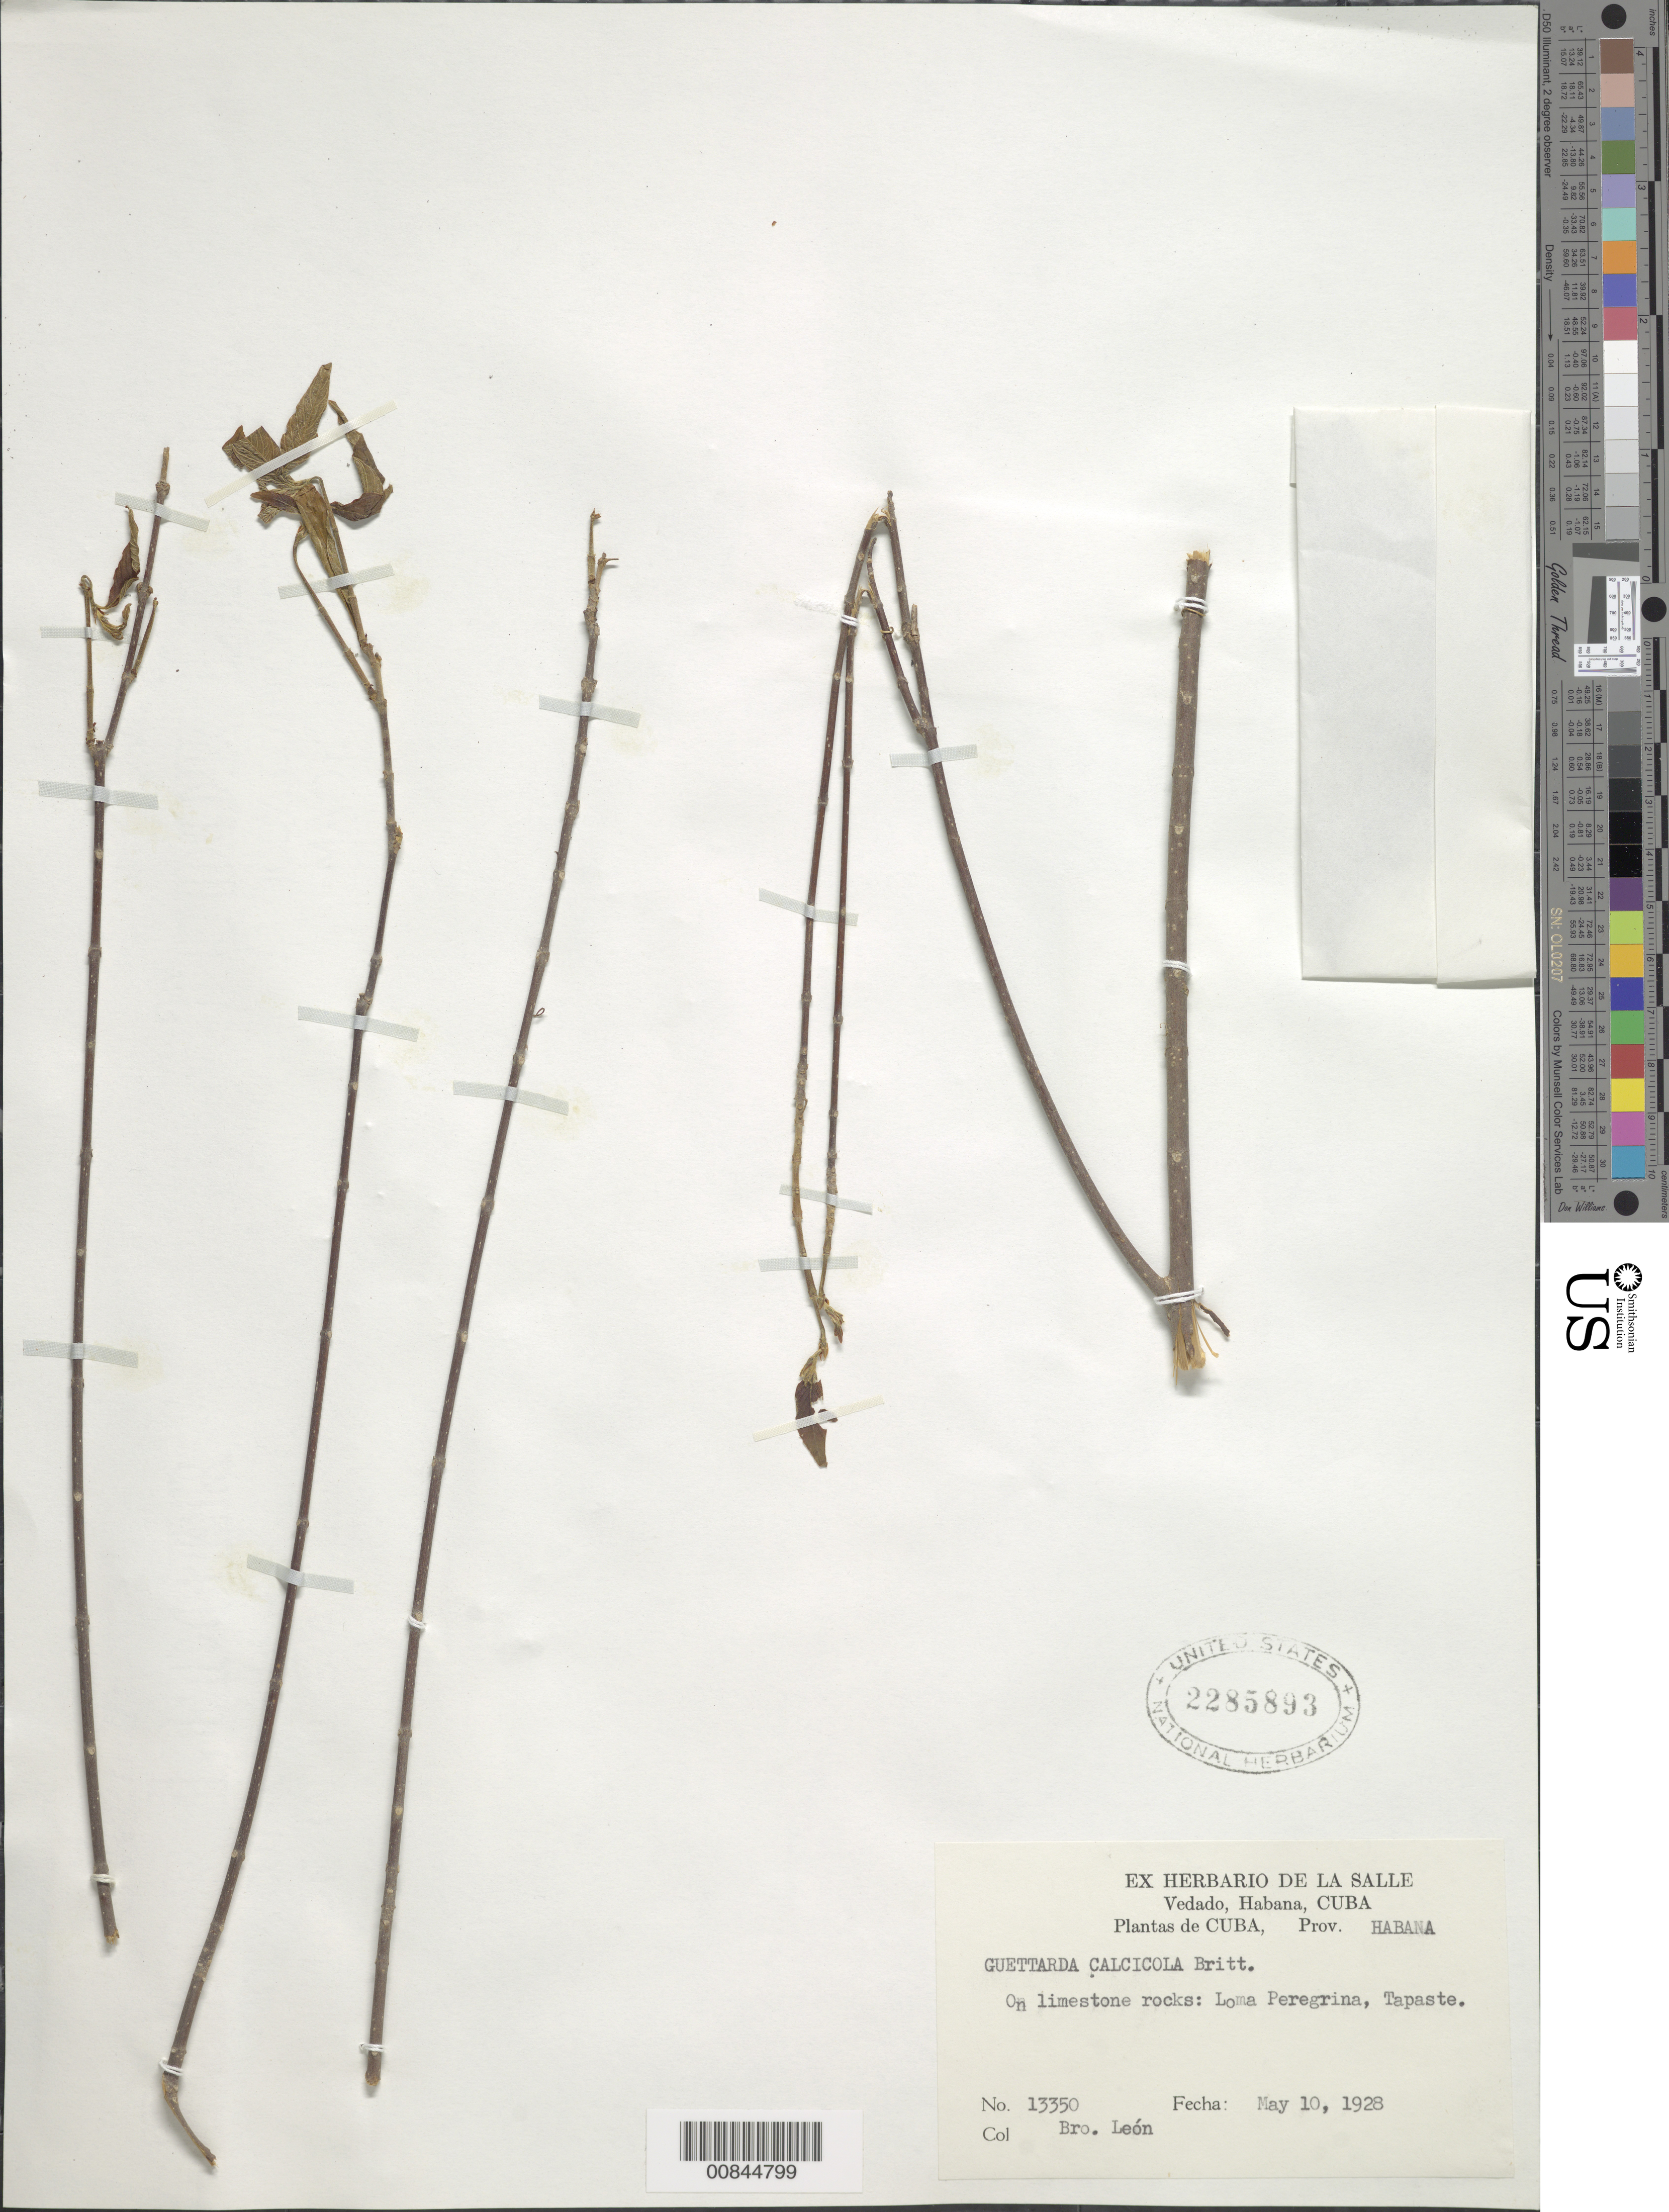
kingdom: Plantae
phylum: Tracheophyta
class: Magnoliopsida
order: Gentianales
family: Rubiaceae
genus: Guettarda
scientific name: Guettarda calcicola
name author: Britton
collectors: Bro. León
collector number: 13350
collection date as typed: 10 May 1928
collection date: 1928-05-10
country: Cuba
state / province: La Habana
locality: Loma Peregrina, Tapaste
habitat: On limestone rocks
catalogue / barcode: US 2285893